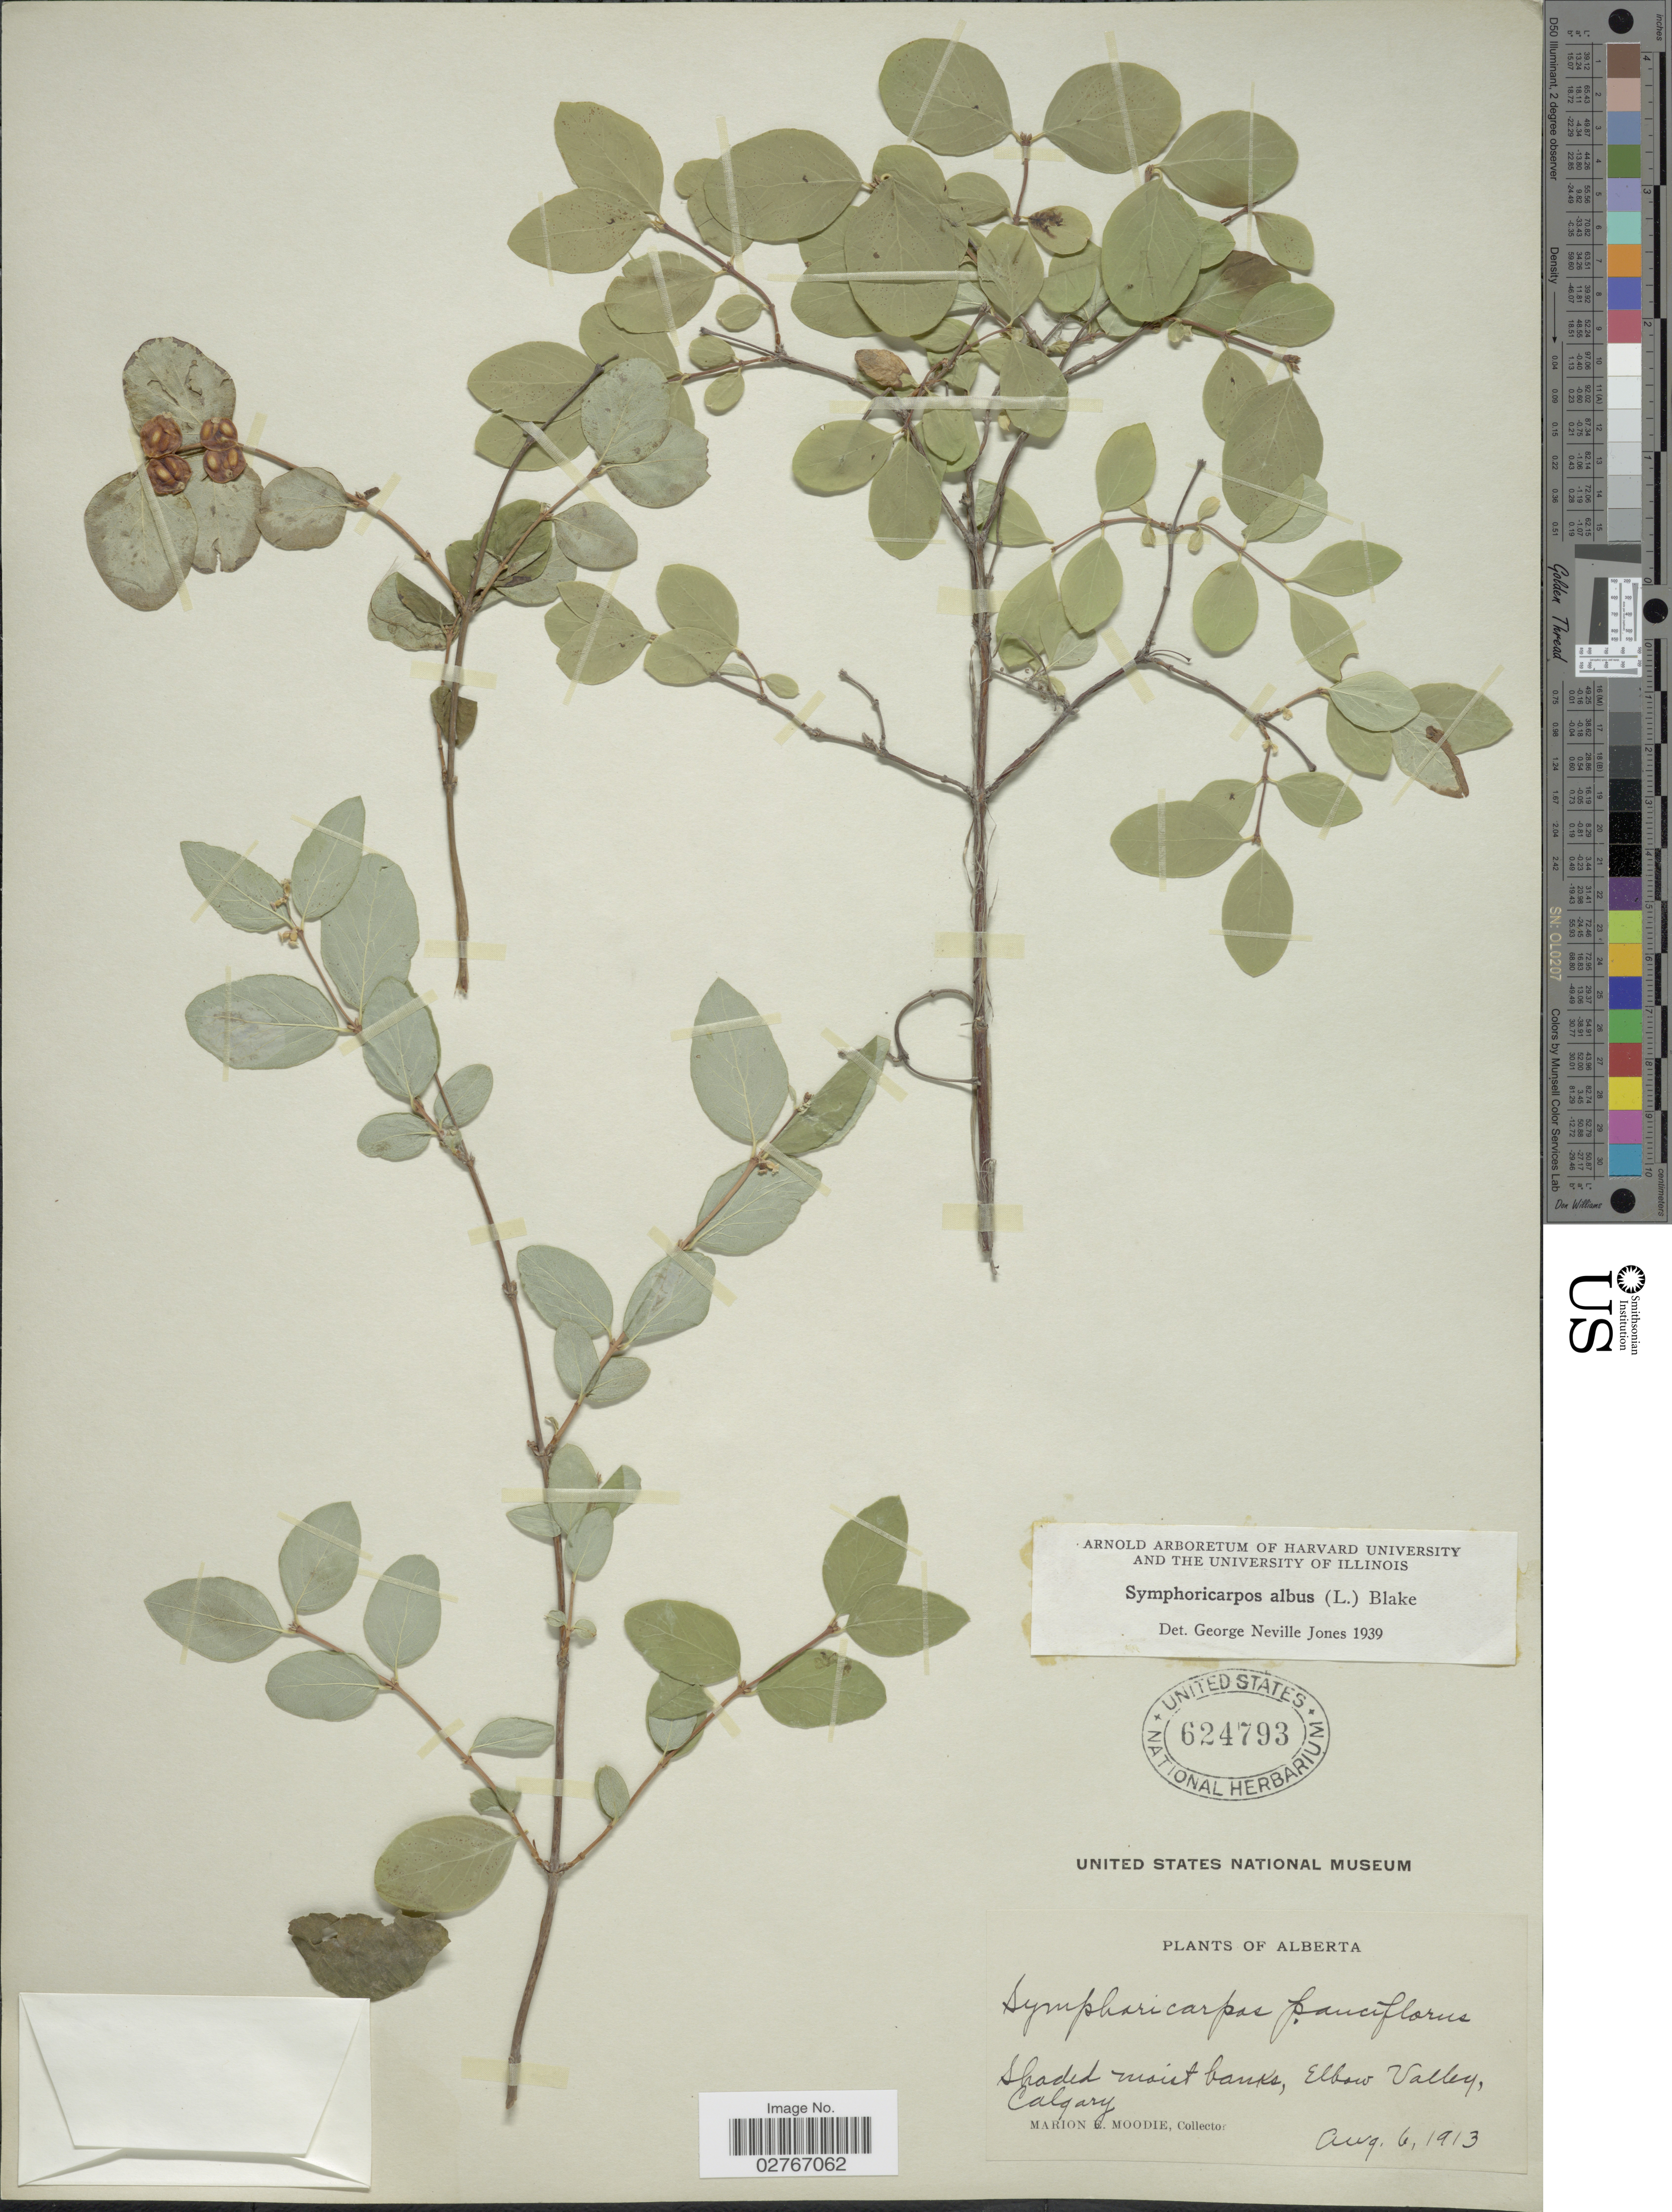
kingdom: Plantae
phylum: Tracheophyta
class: Magnoliopsida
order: Dipsacales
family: Caprifoliaceae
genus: Symphoricarpos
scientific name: Symphoricarpos albus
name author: (L.) S.F. Blake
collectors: M. E. Moodie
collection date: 1913-08-06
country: Canada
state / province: Alberta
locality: Elbow Valley, Calgary.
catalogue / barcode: US 624793